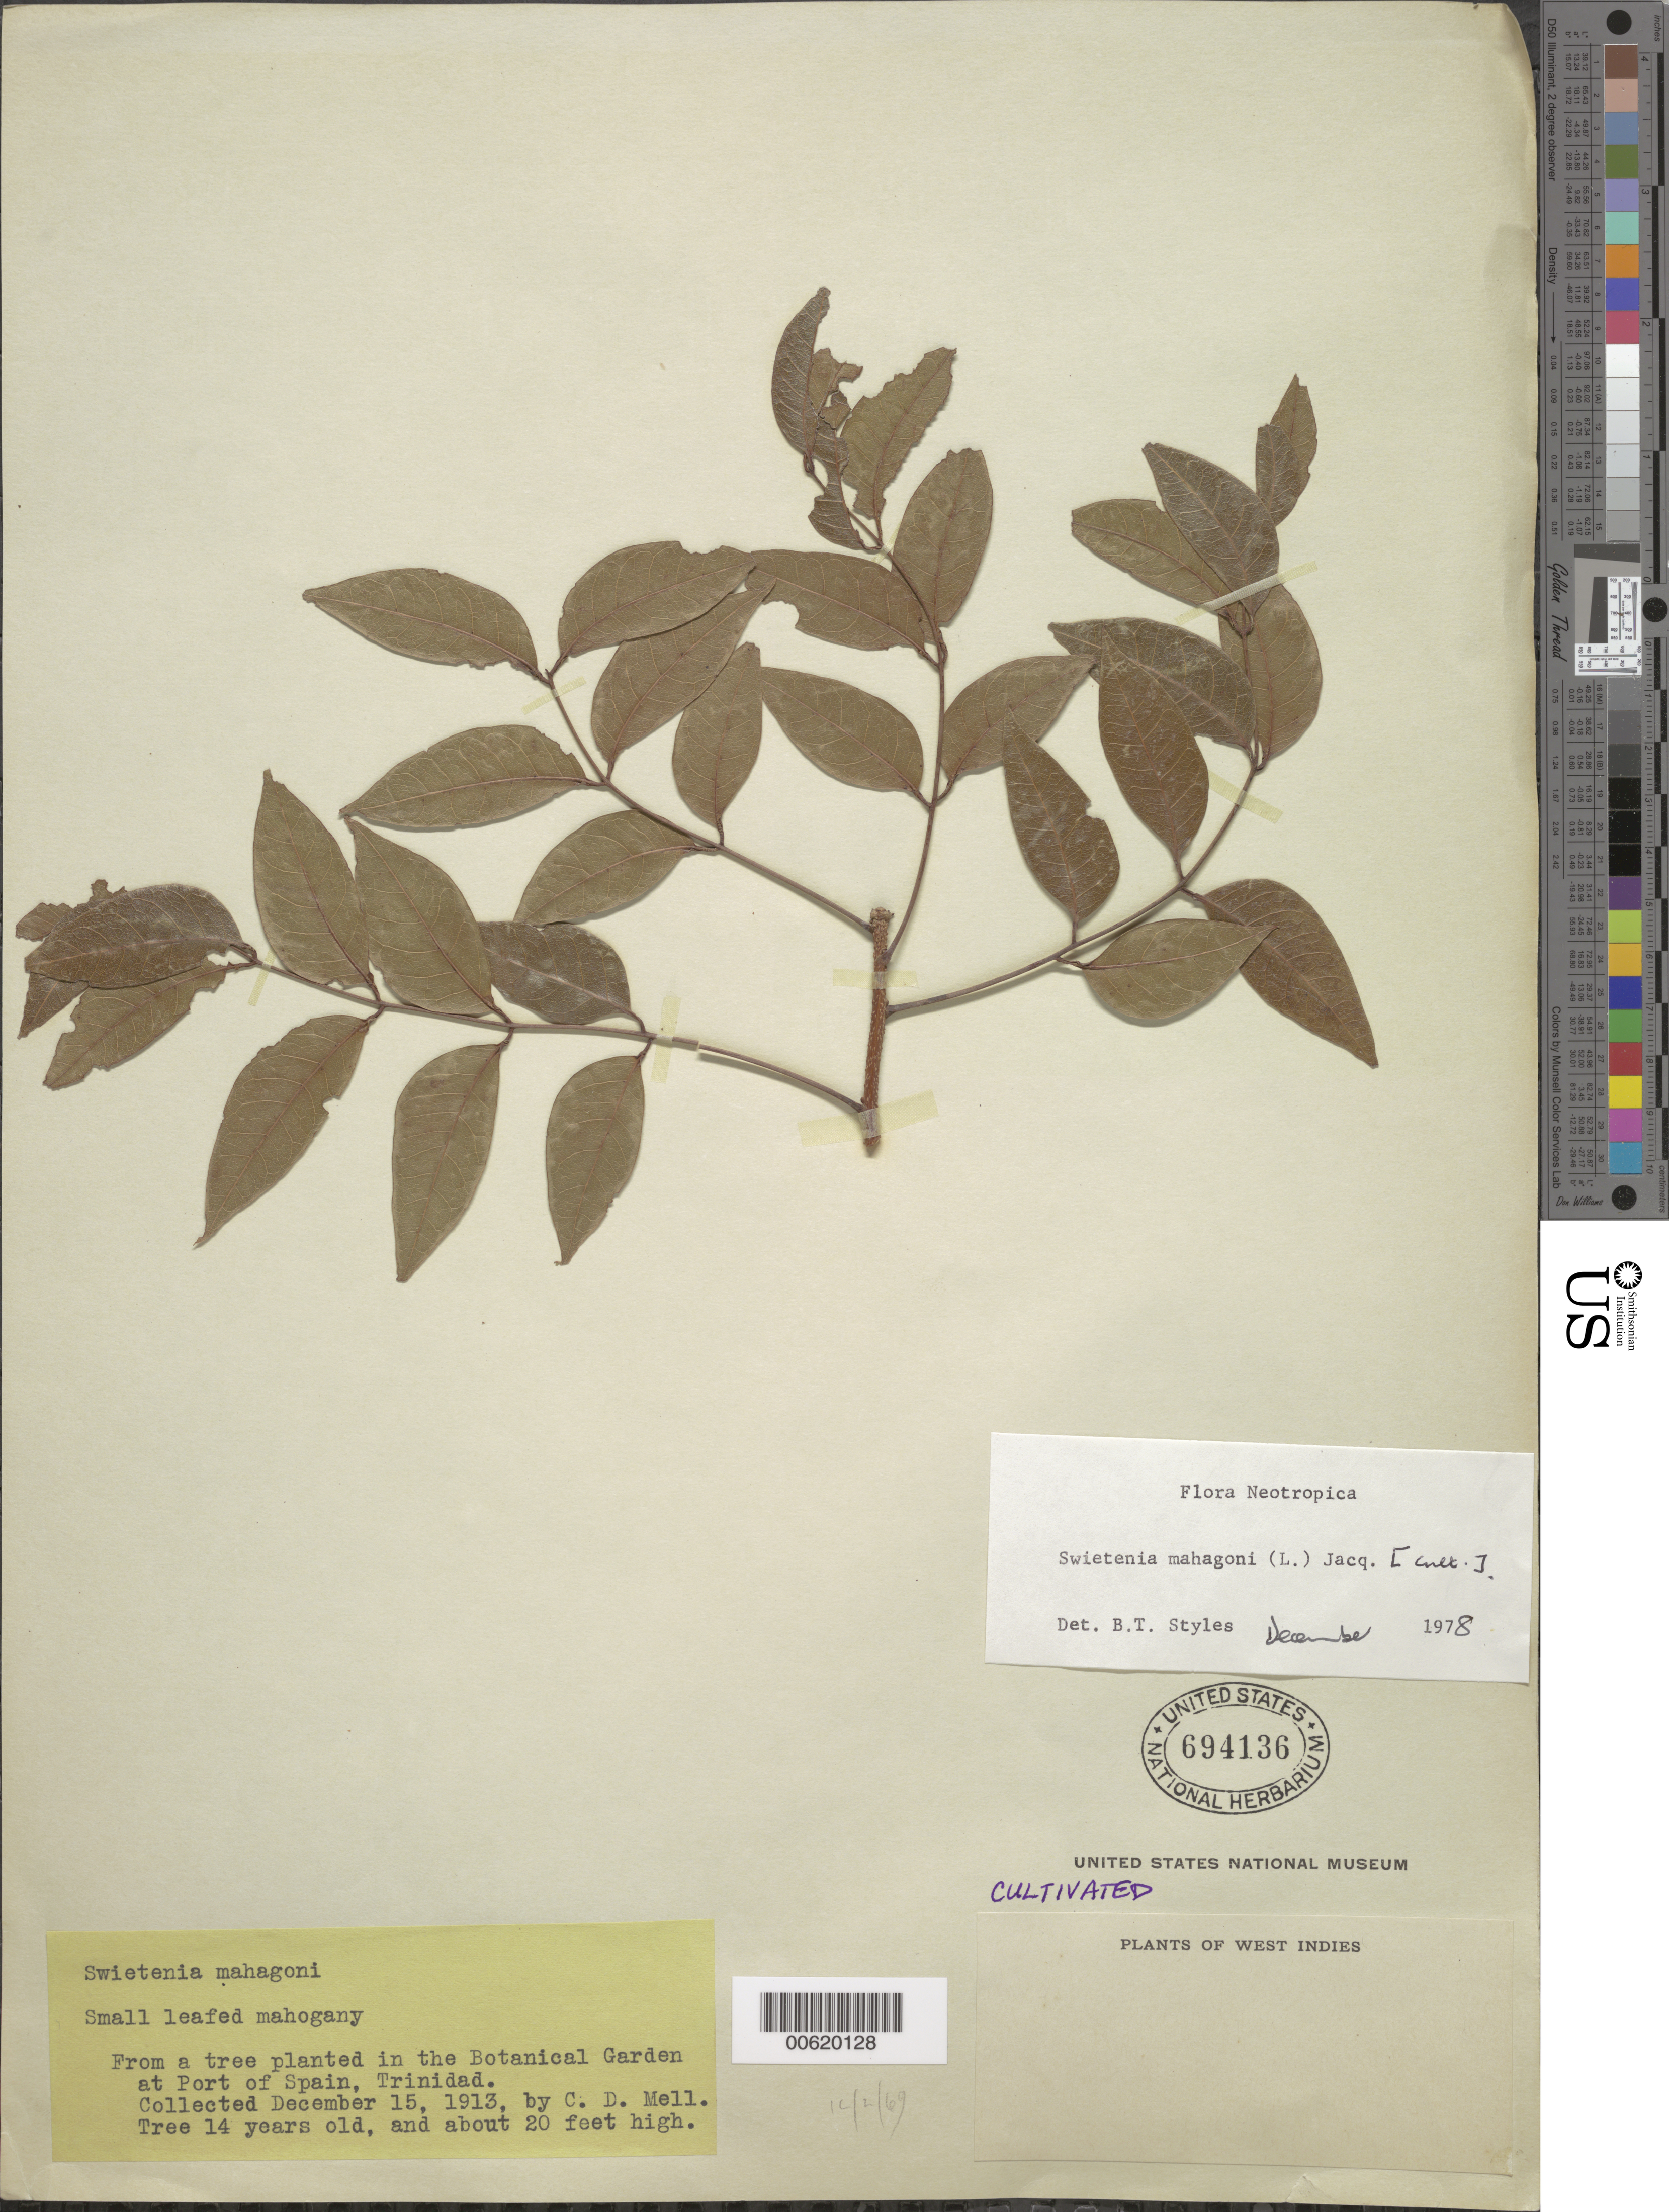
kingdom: Plantae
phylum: Tracheophyta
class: Magnoliopsida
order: Sapindales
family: Meliaceae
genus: Swietenia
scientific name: Swietenia mahagoni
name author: (L.) Jacq.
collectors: C. D. Mell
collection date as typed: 15 Dec 1913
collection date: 1913-12-15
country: Trinidad and Tobago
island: Trinidad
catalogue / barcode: US 694136